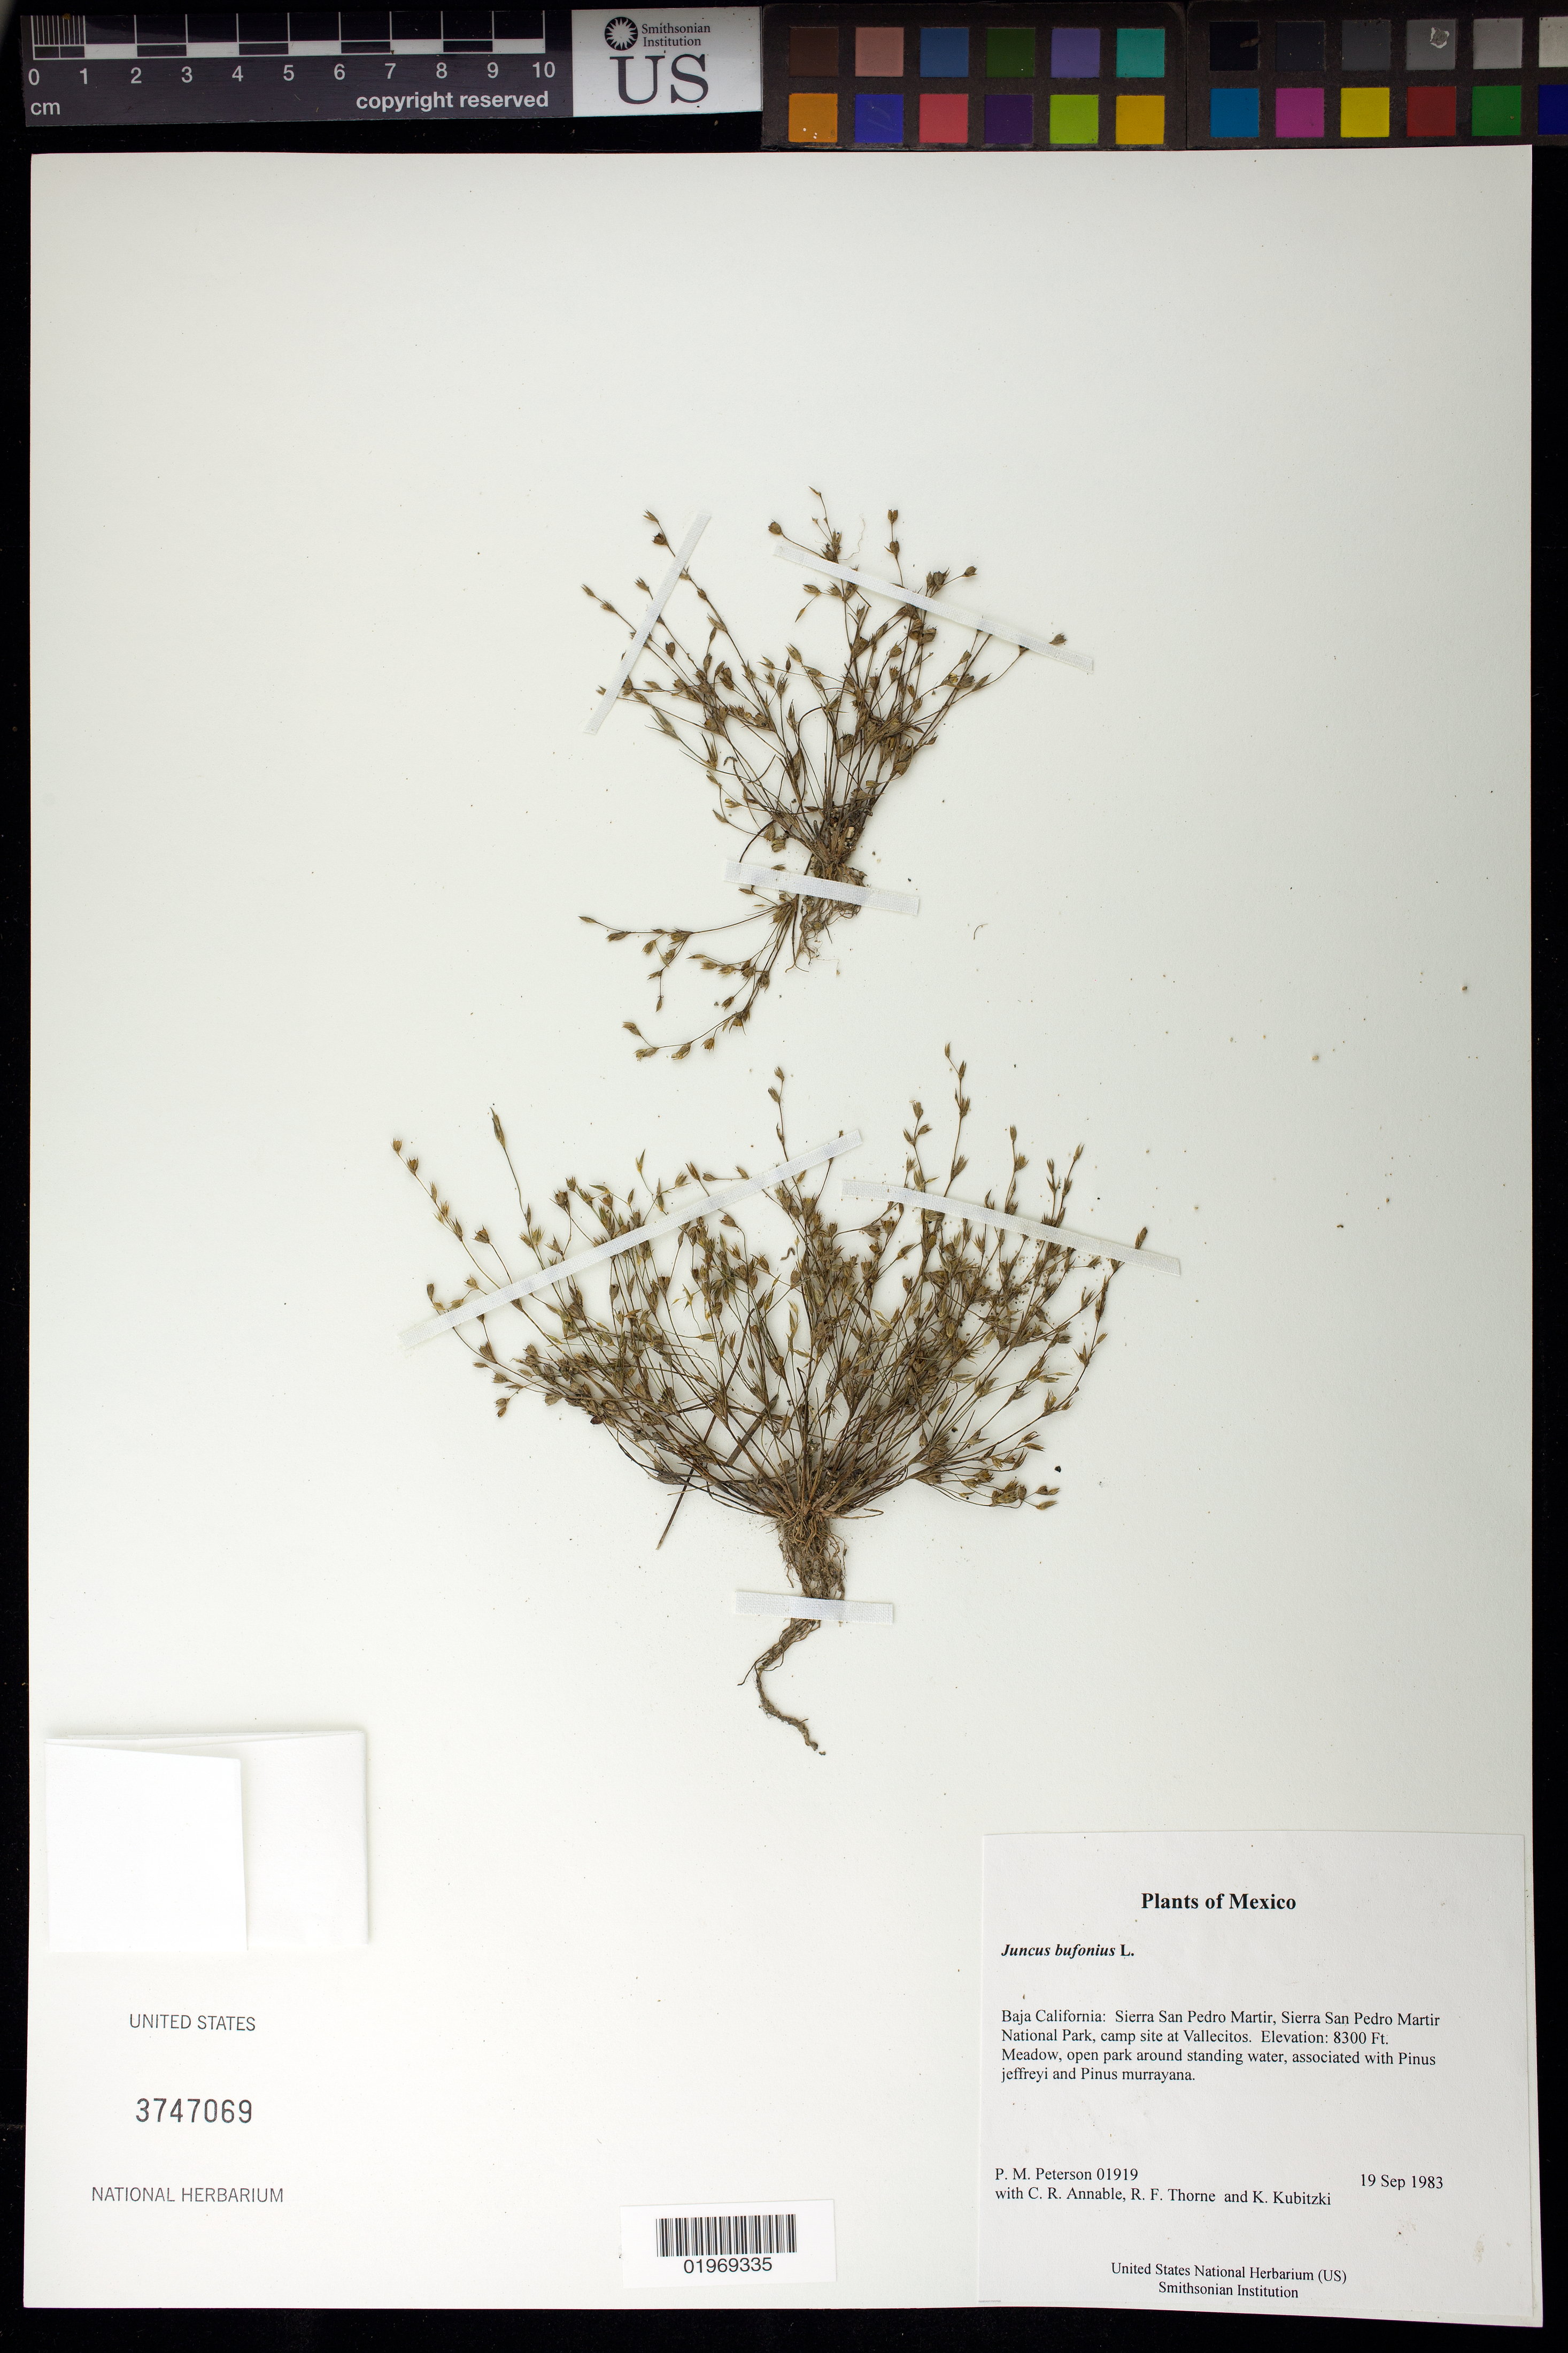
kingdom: Plantae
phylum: Tracheophyta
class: Liliopsida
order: Poales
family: Juncaceae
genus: Juncus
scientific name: Juncus bufonius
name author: L.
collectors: P. M. Peterson, C. R. Annable, R. F. Thorne & K. Kubitzki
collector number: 01919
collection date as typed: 19 Sep 1983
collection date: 1983-09-19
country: Mexico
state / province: Baja California Norte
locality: Sierra San Pedro Martir, Sierra San Pedro Martir National Park, camp site at Vallecitos.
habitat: Meadow, open park around standing water, associated with Pinus jeffreyi and Pinus murrayana.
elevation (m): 2530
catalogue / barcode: US 3747069